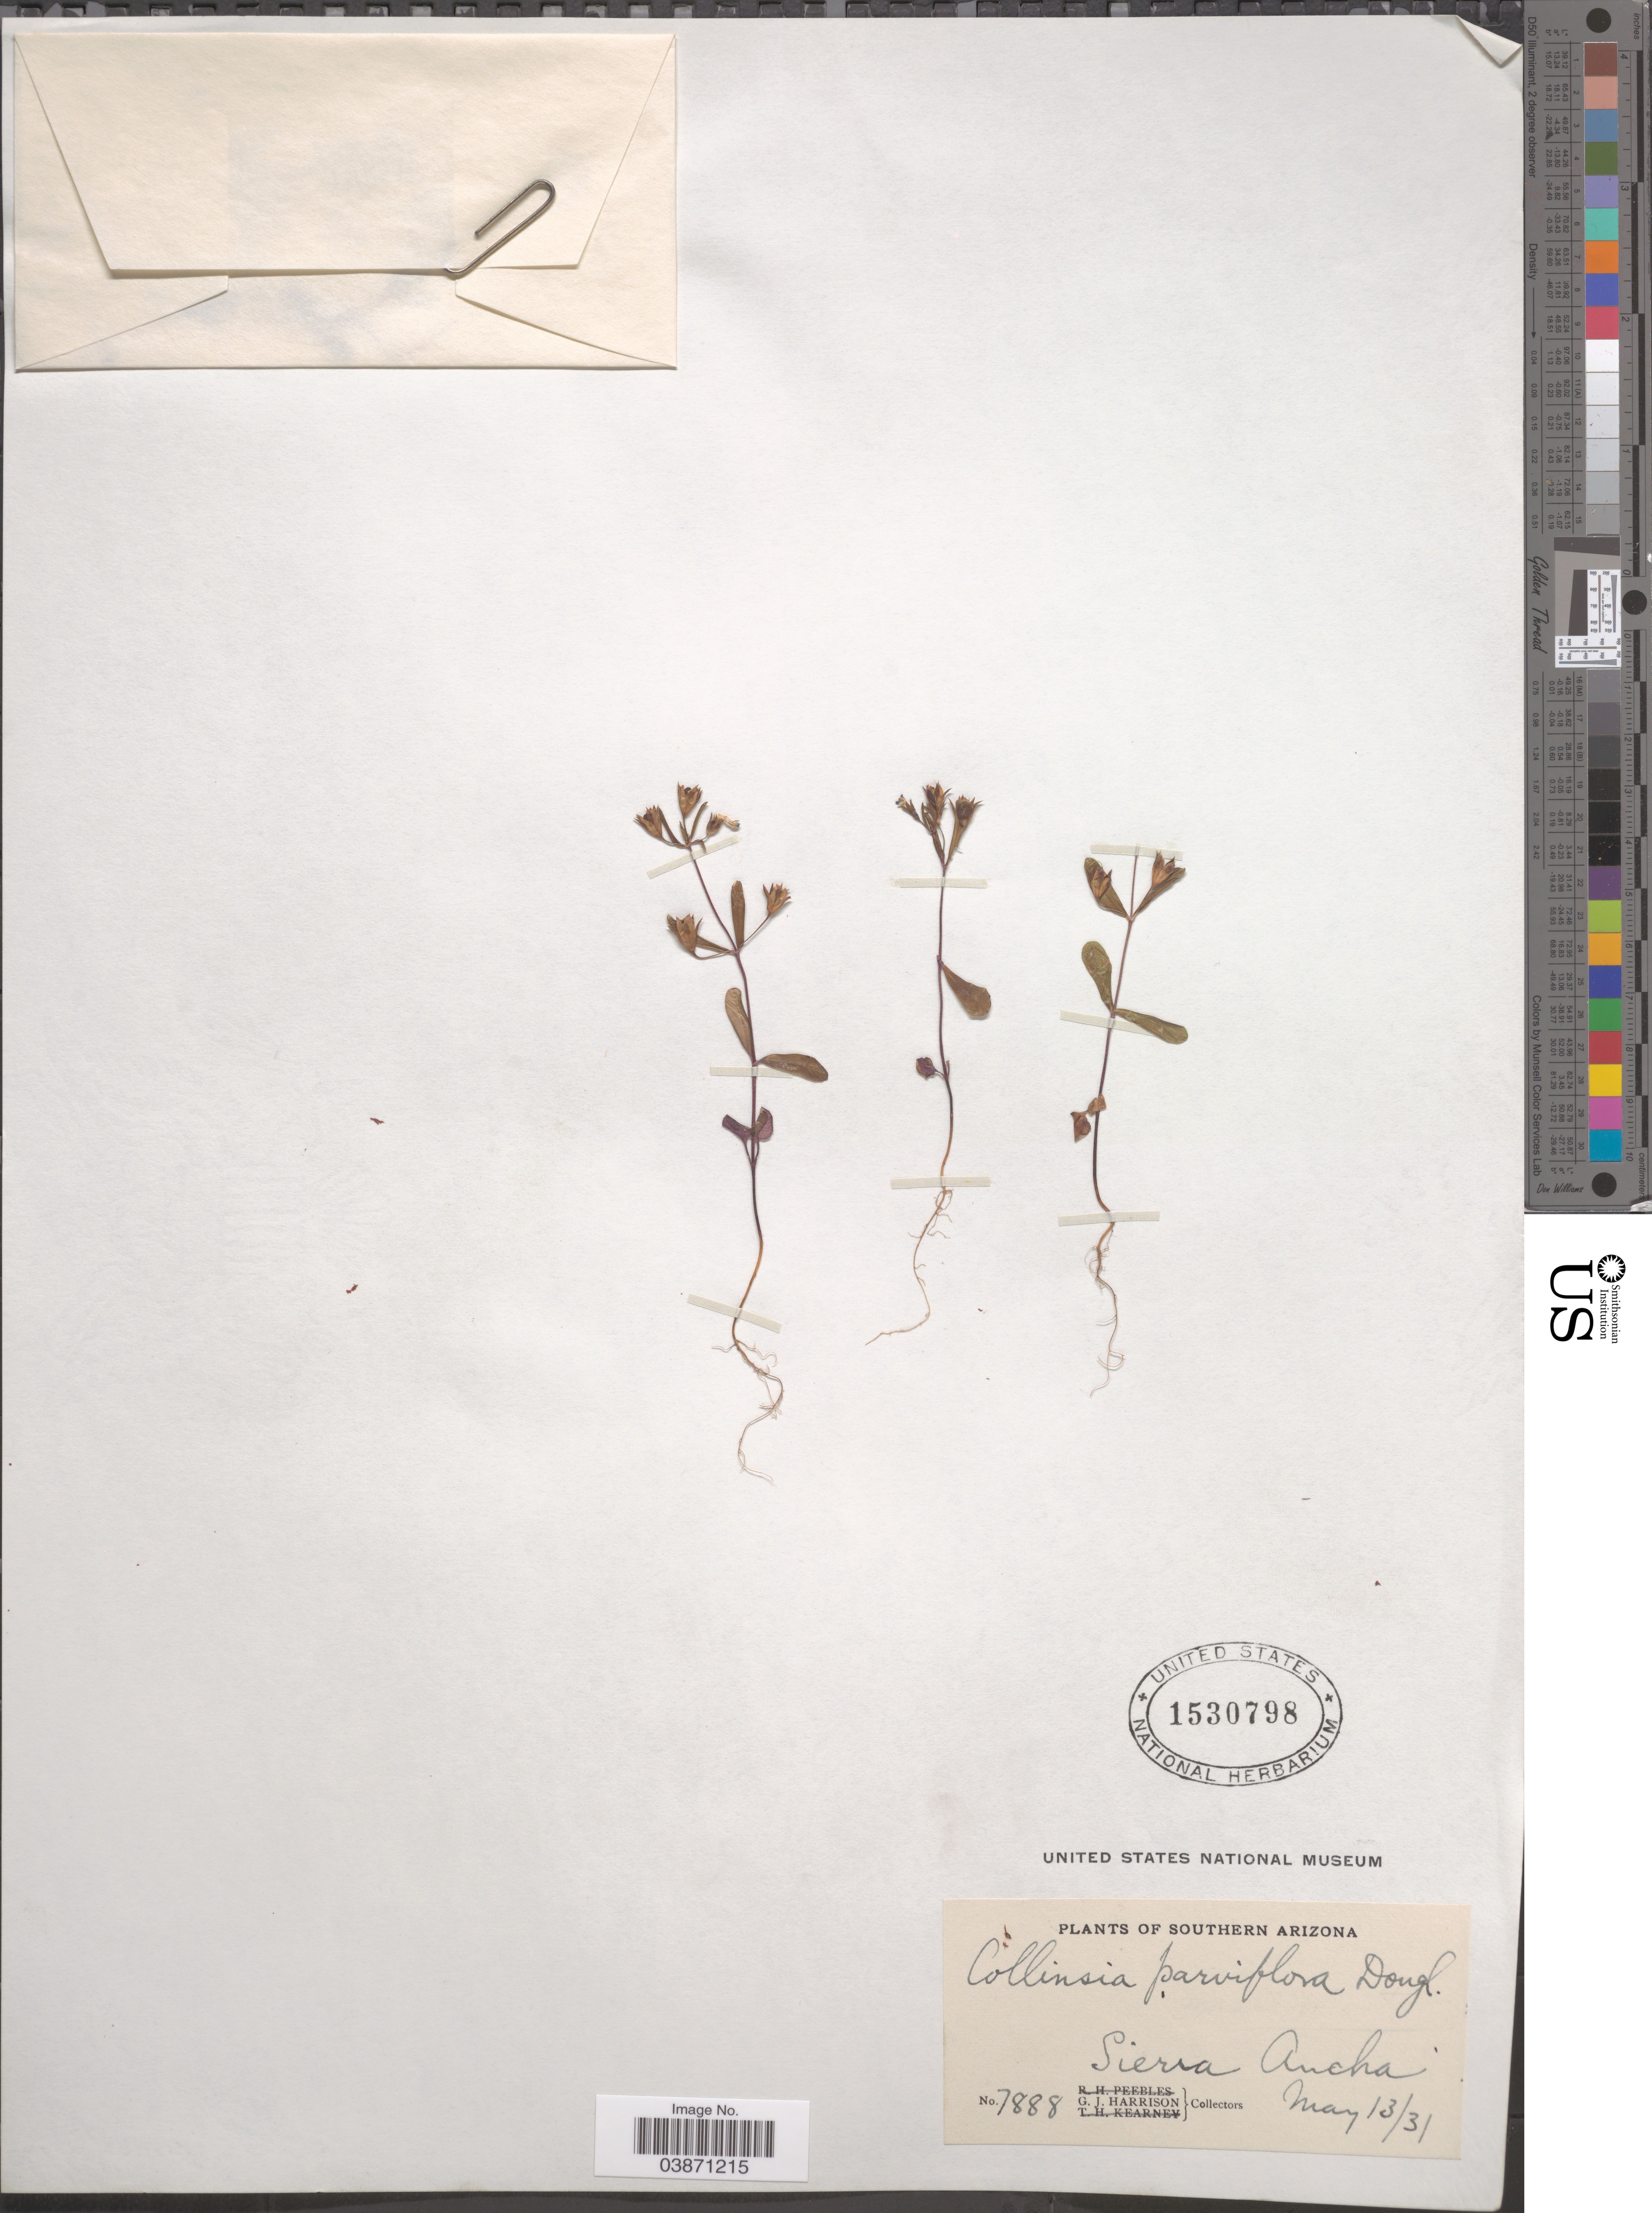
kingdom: Plantae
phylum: Tracheophyta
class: Magnoliopsida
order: Lamiales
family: Plantaginaceae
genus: Collinsia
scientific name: Collinsia parviflora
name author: Douglas ex Lindl.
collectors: G. J. Harrison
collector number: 7888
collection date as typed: Transcribed d/m/y: 13/5/31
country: United States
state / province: Arizona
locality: Southern Arizona. Sierra Ancha.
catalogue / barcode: US 1530798